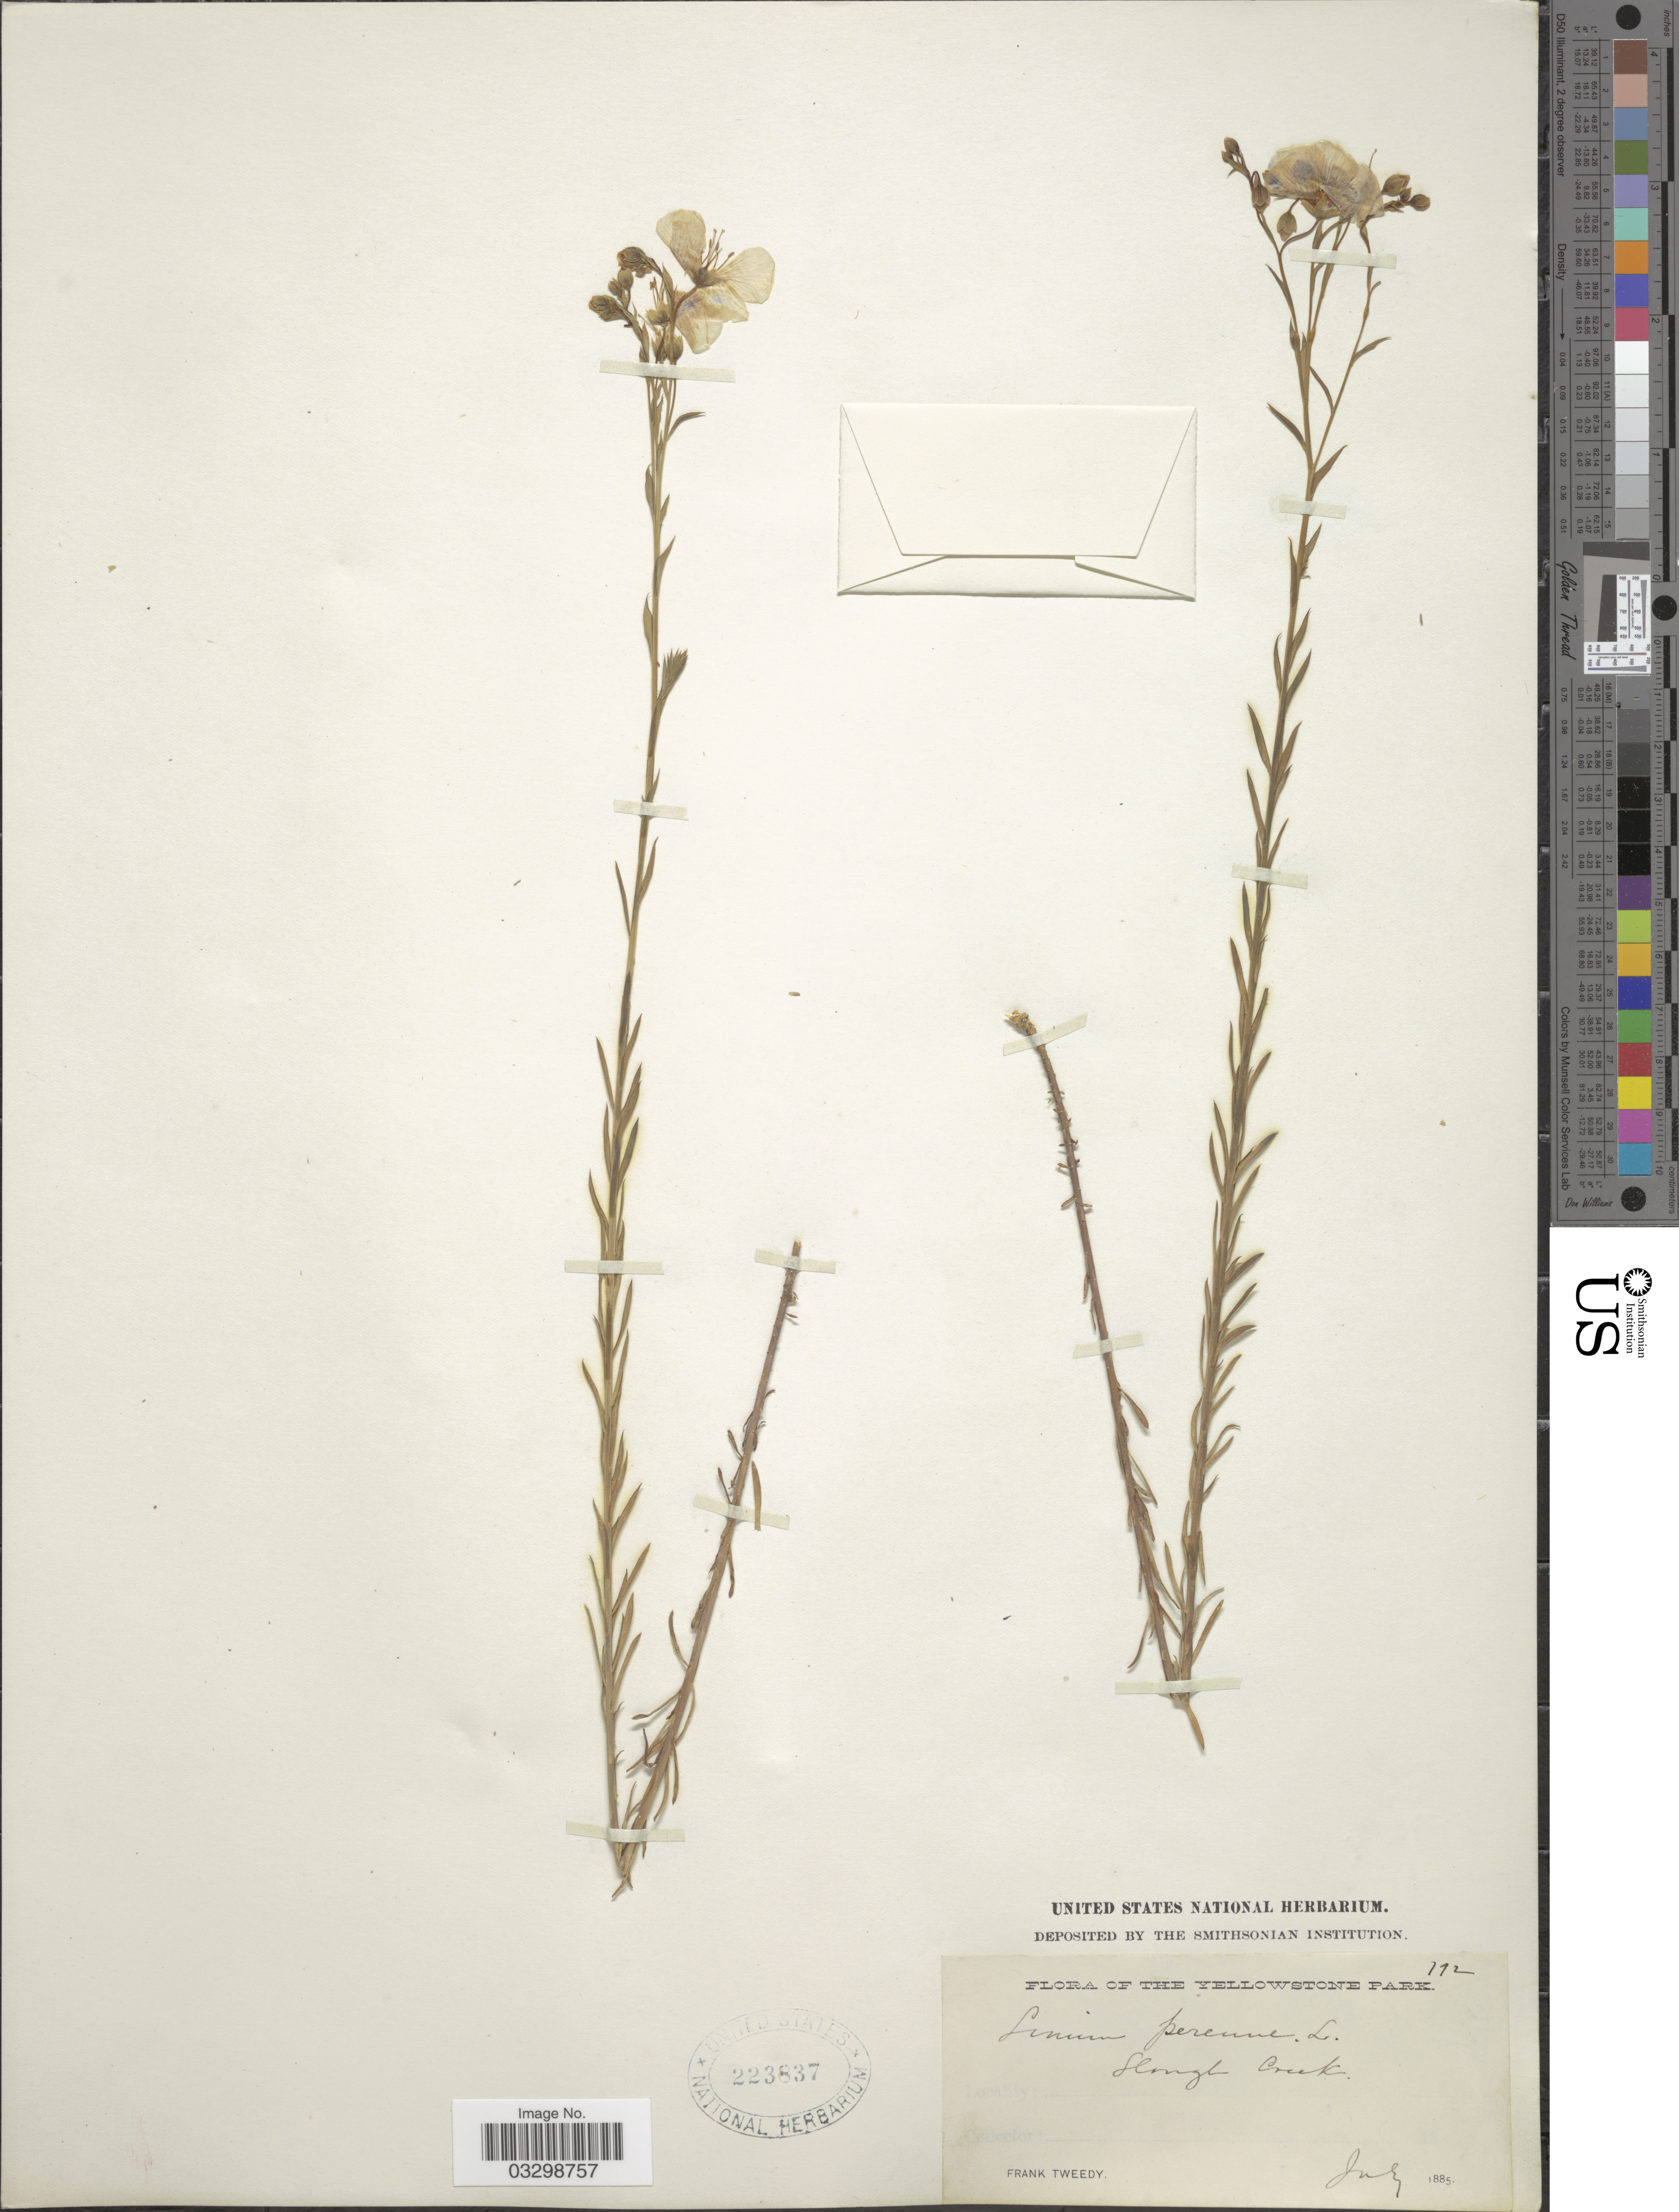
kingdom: Plantae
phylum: Tracheophyta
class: Magnoliopsida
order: Malpighiales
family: Linaceae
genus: Linum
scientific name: Linum lewisii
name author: Pursh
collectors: F. Tweedy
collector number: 192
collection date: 1885-07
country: United States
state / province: Wyoming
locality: The Yellowstone Park. Slough Creek.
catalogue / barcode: US 223837